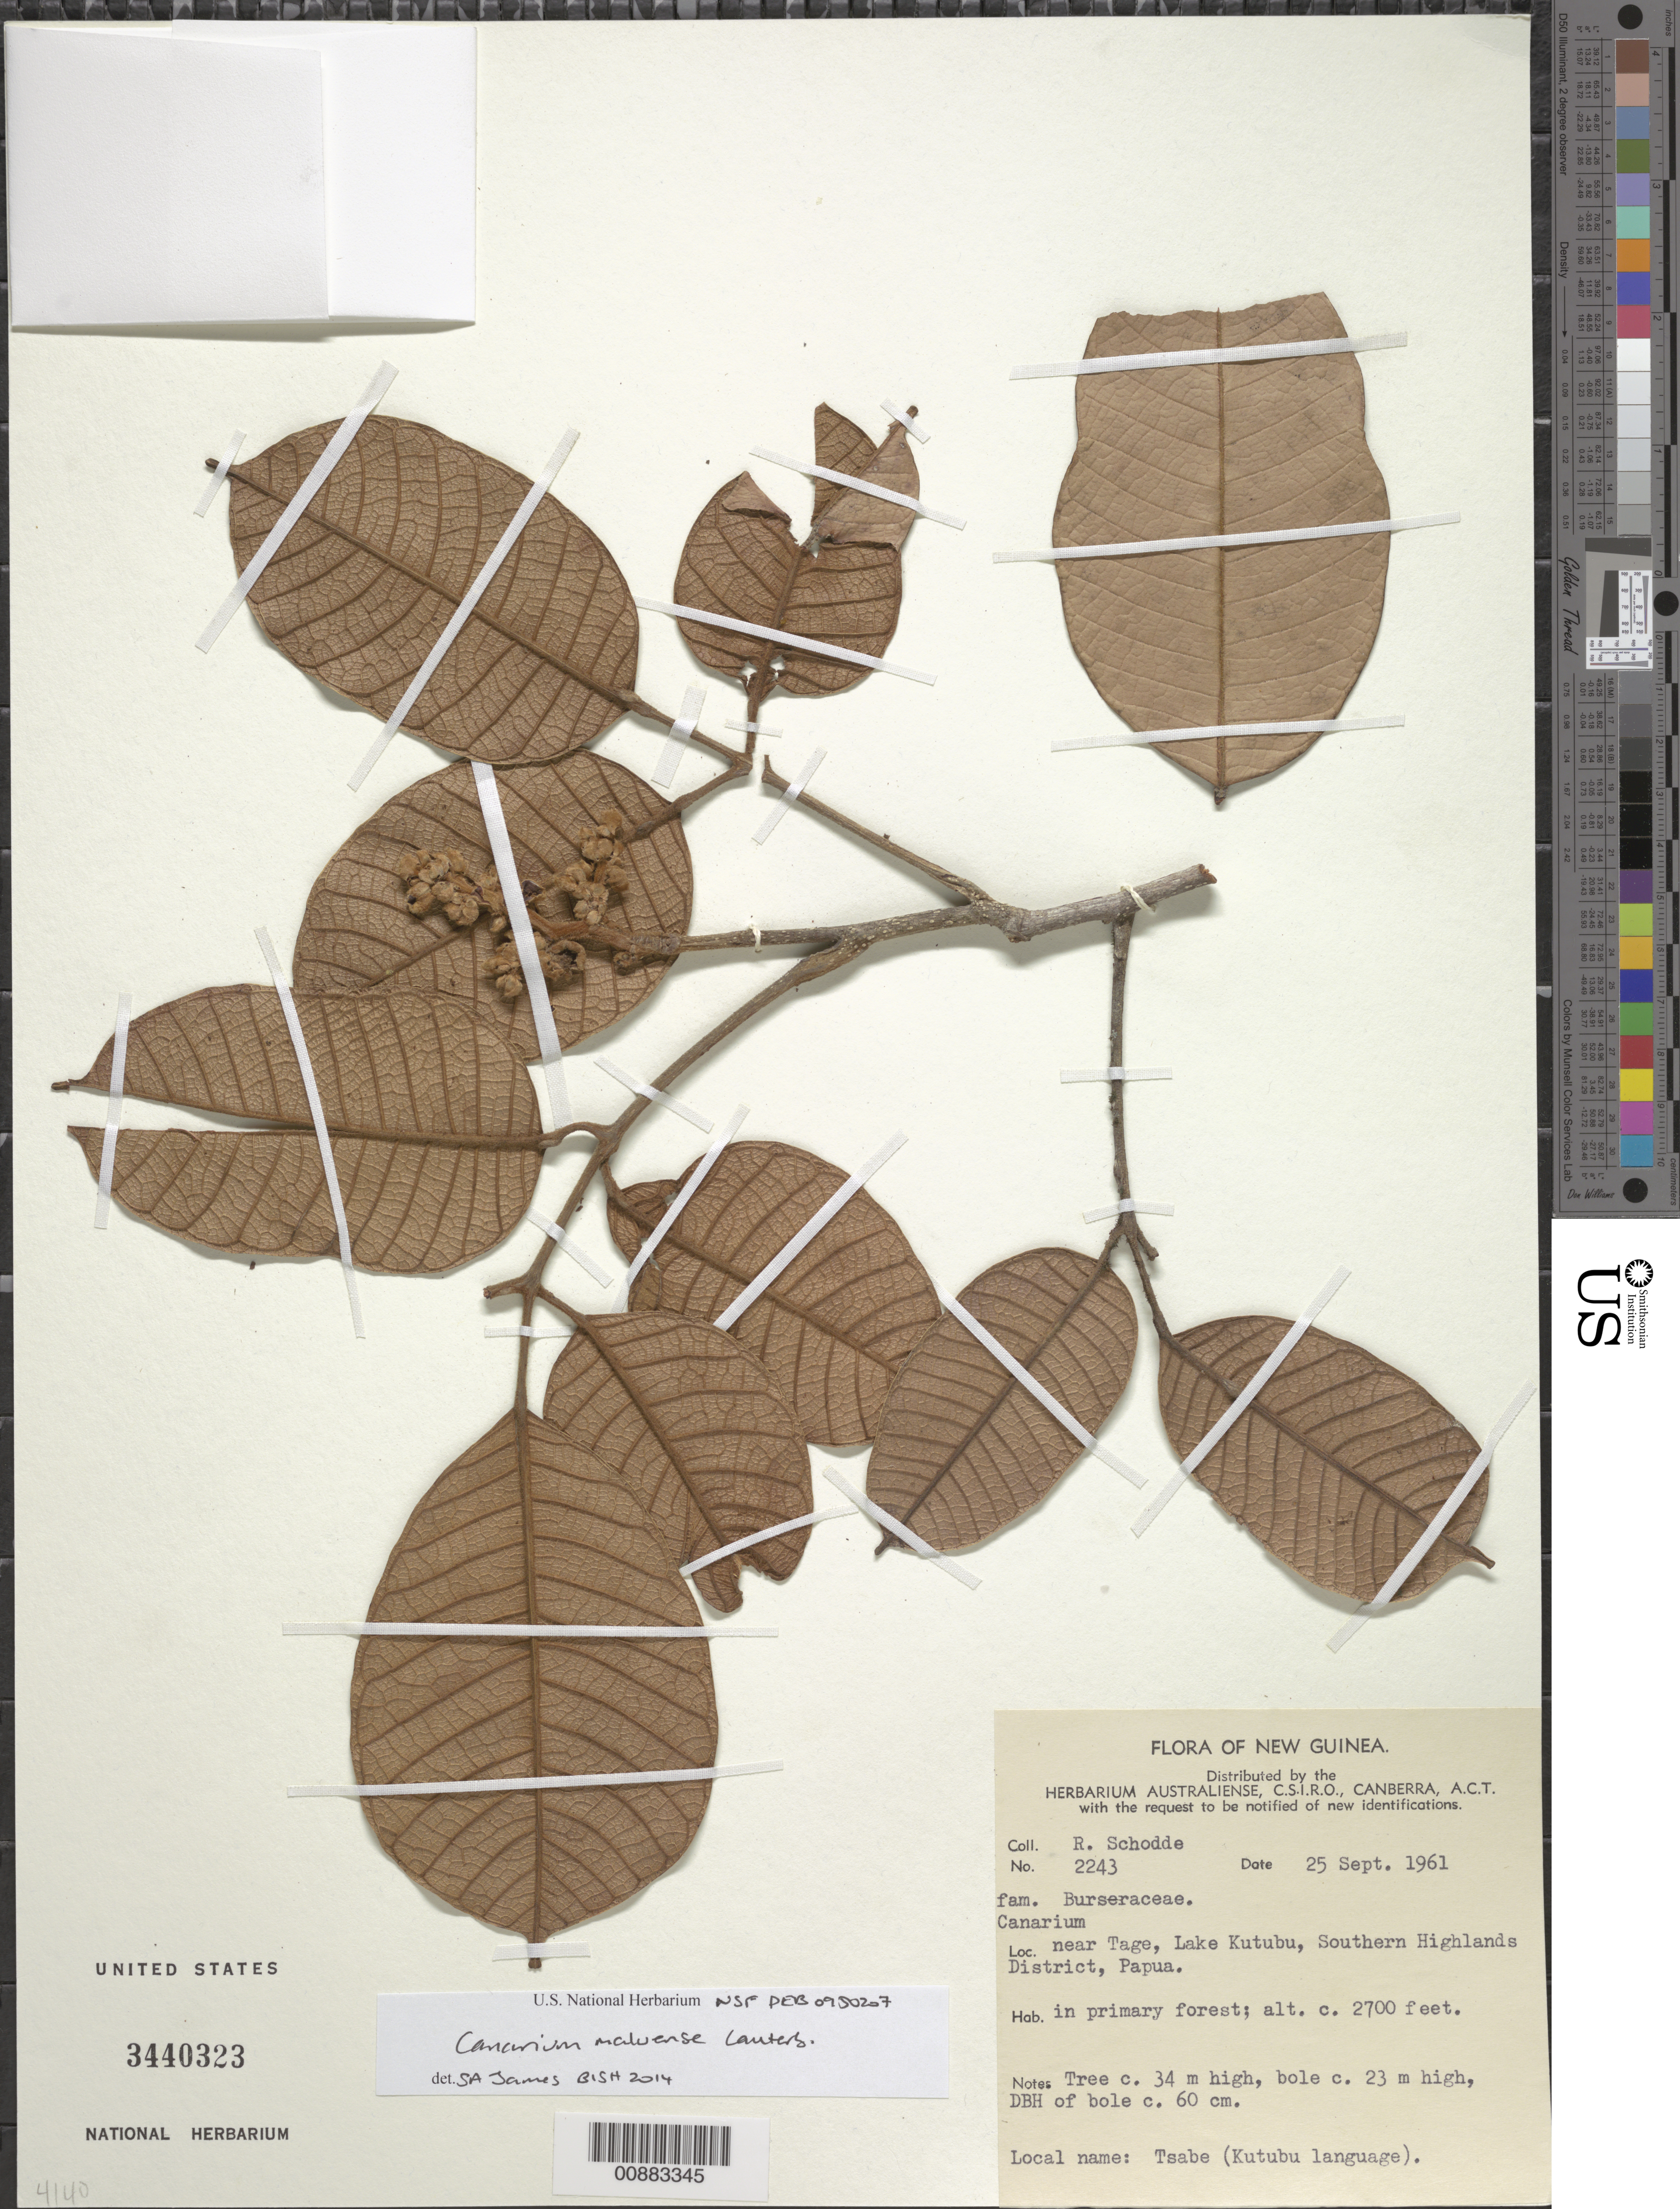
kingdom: Plantae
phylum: Tracheophyta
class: Magnoliopsida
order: Sapindales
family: Burseraceae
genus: Canarium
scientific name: Canarium sp.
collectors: R. Schodde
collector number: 2243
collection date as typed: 25 Sep 1961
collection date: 1961-09-25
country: Papua New Guinea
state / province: Southern Highlands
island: New Guinea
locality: Near Tage, Lake Kutubu, Southern Highlands District, Papua.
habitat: In primary forest.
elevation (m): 823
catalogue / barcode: US 3440323